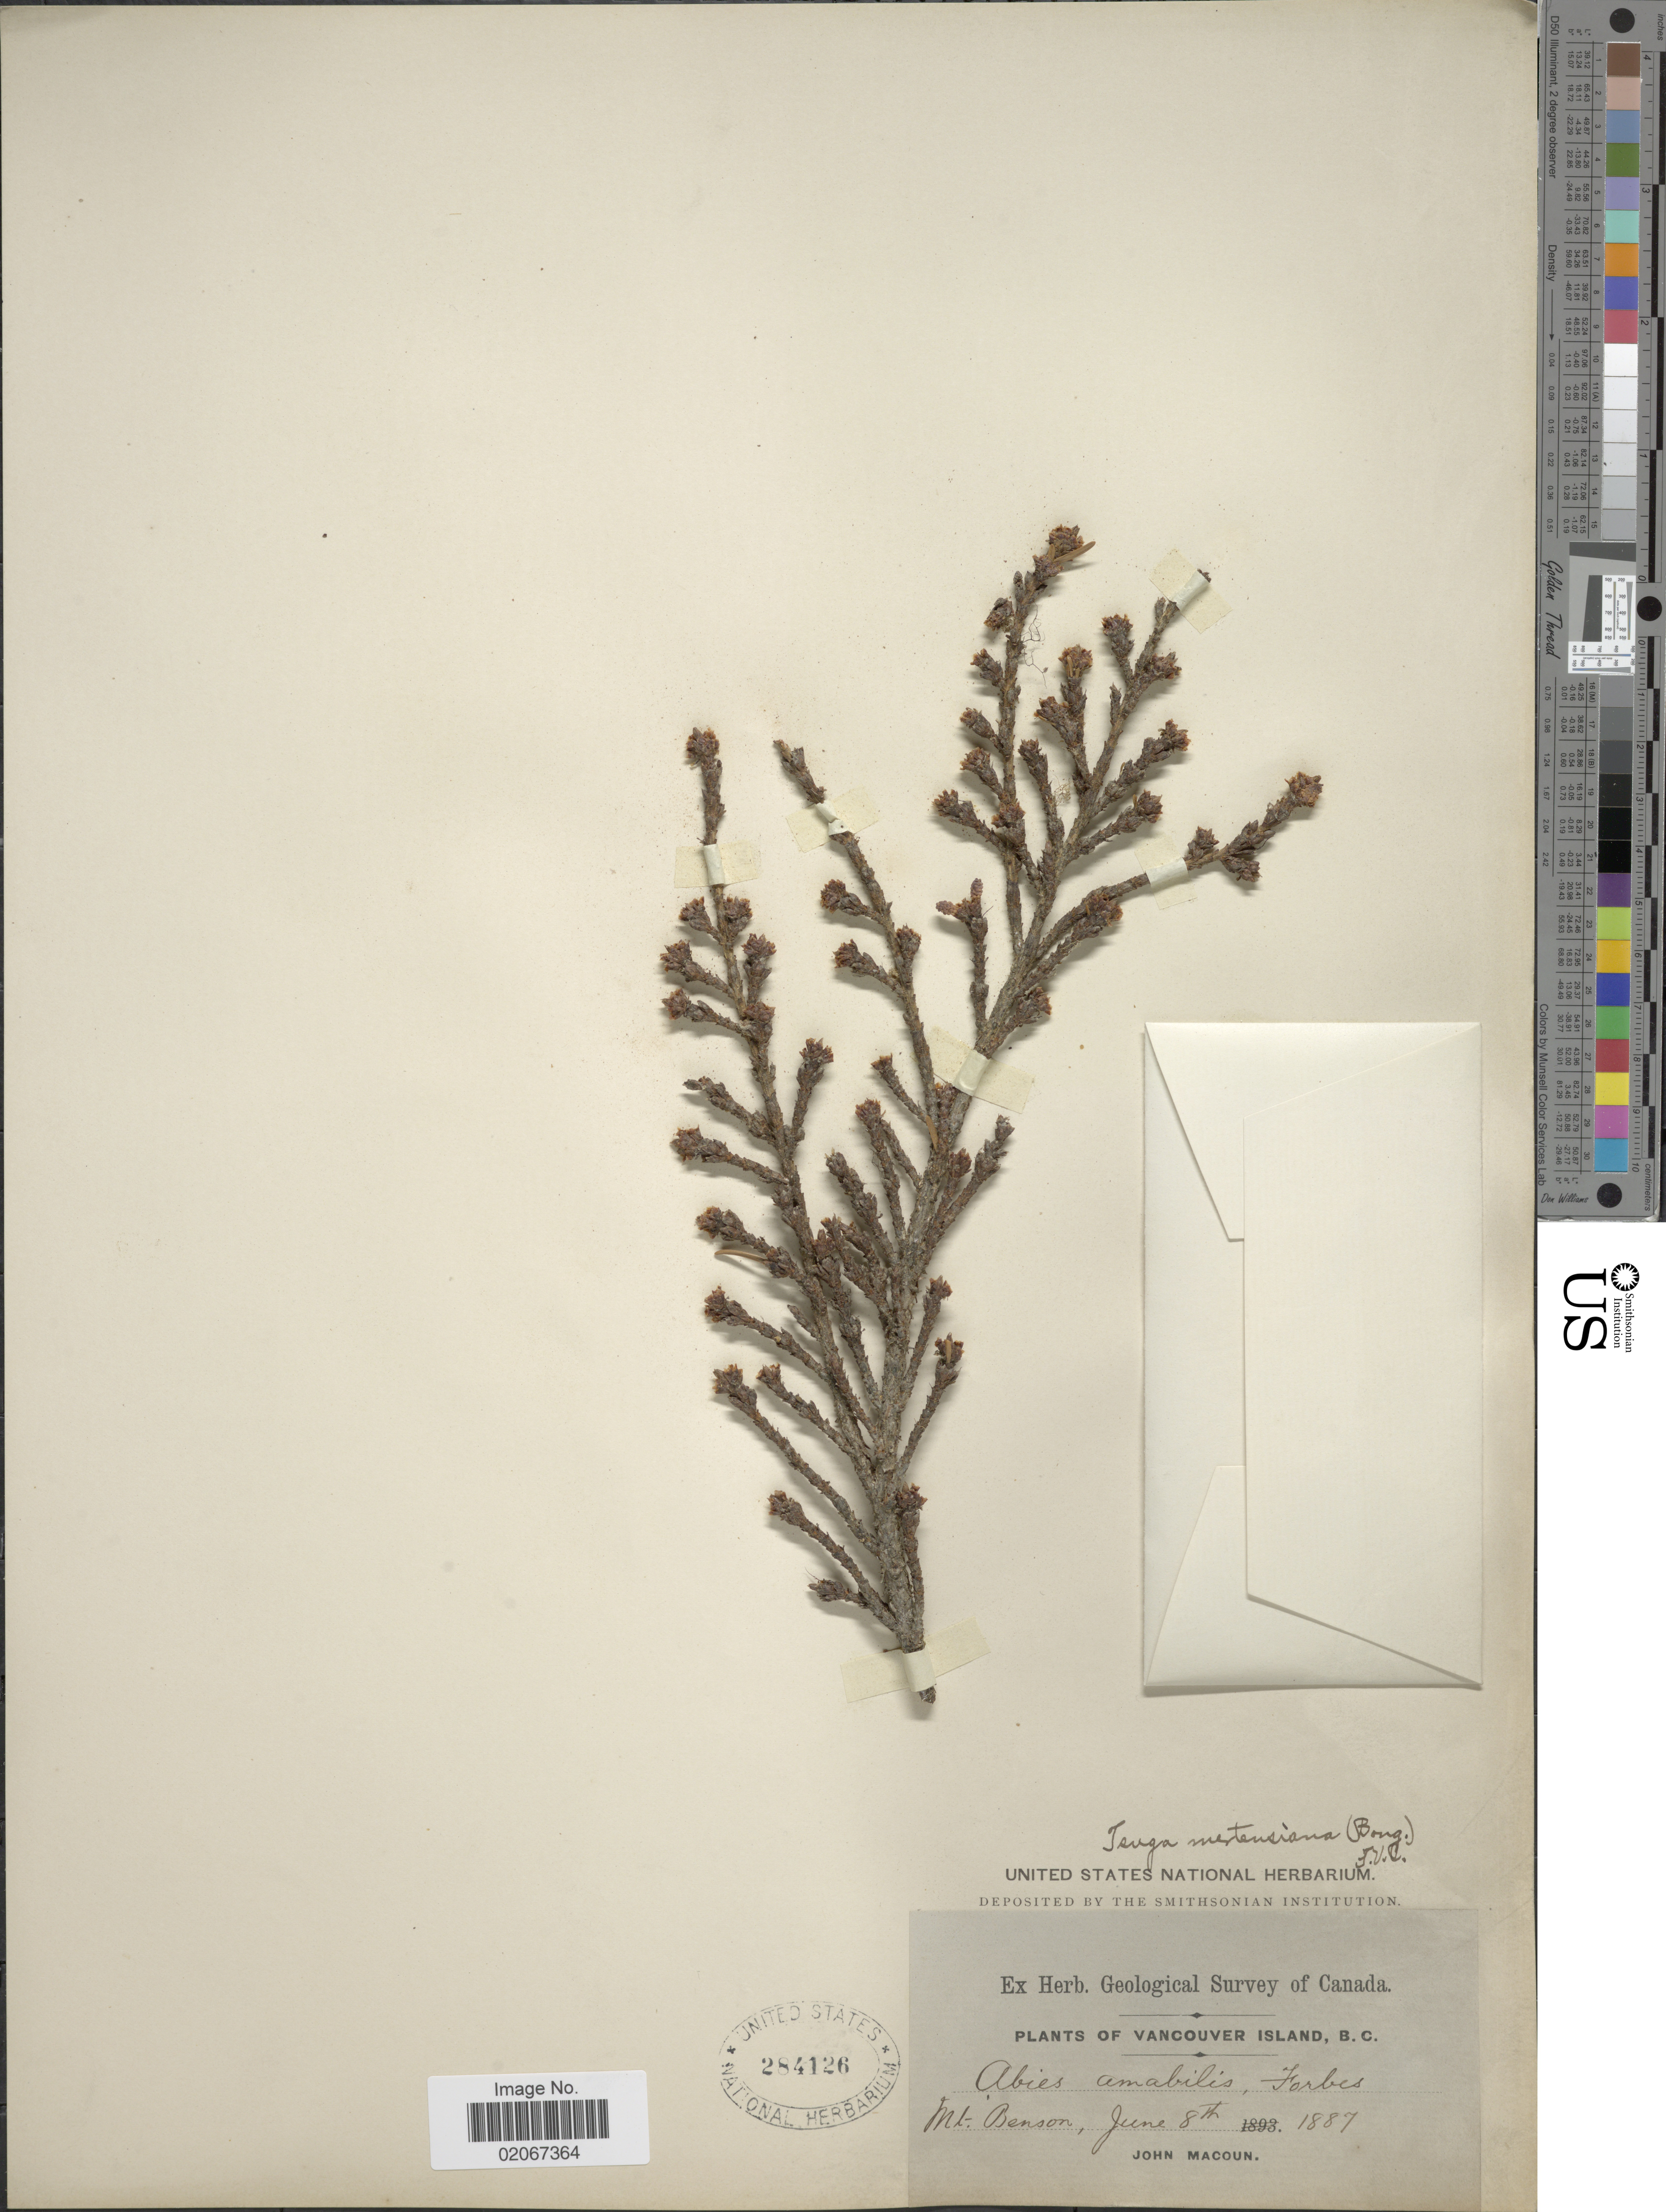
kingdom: Plantae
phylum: Tracheophyta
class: Pinopsida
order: Pinales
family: Pinaceae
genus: Tsuga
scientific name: Tsuga mertensiana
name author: (Bong.) Carrière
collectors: J. Macoun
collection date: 1887-06-08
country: Canada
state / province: British Columbia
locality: Vancouver Island, Mt. Benson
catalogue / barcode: US 284126